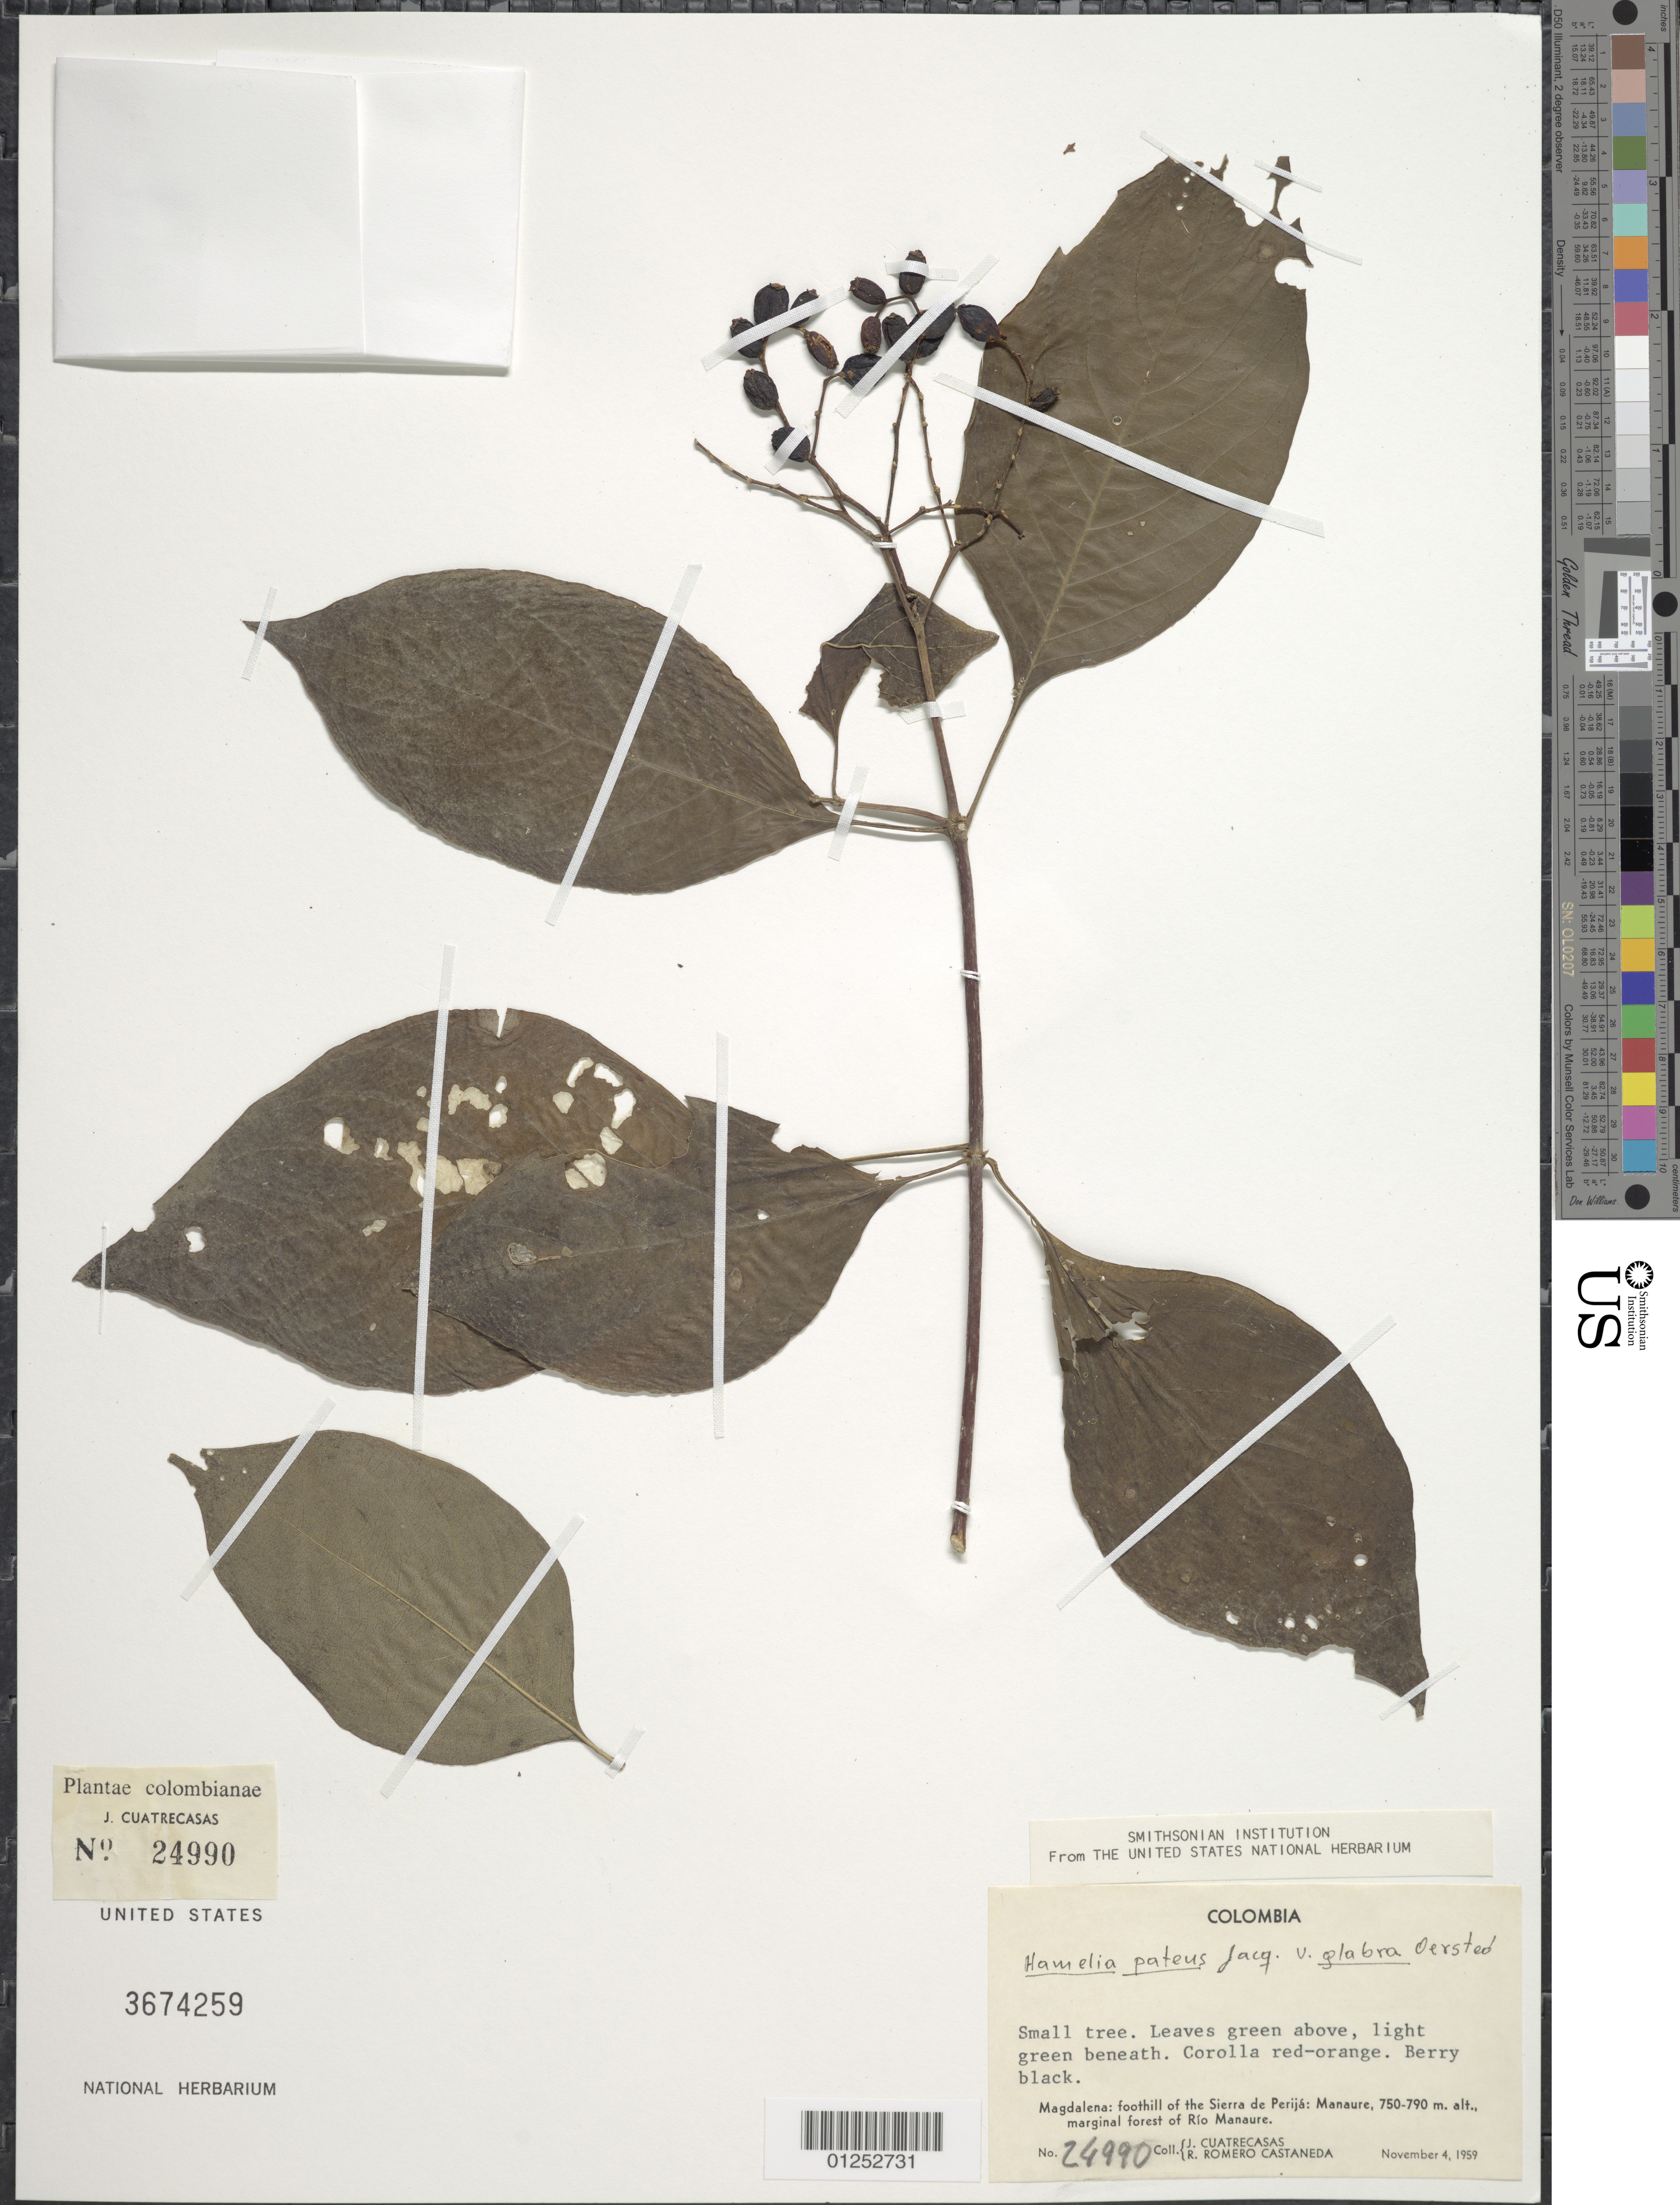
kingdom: Plantae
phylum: Tracheophyta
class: Magnoliopsida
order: Gentianales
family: Rubiaceae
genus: Hamelia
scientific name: Hamelia patens var. glabra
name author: Oerst.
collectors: J. Cuatrecasas & R. Romero Castañeda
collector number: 24990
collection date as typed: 04 Nov 1959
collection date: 1959-11-04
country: Colombia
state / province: Magdalena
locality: Foothill of Sierra de Perija: Manaure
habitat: marginal forest of Rio Manaure.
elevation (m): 750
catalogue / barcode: US 3674259